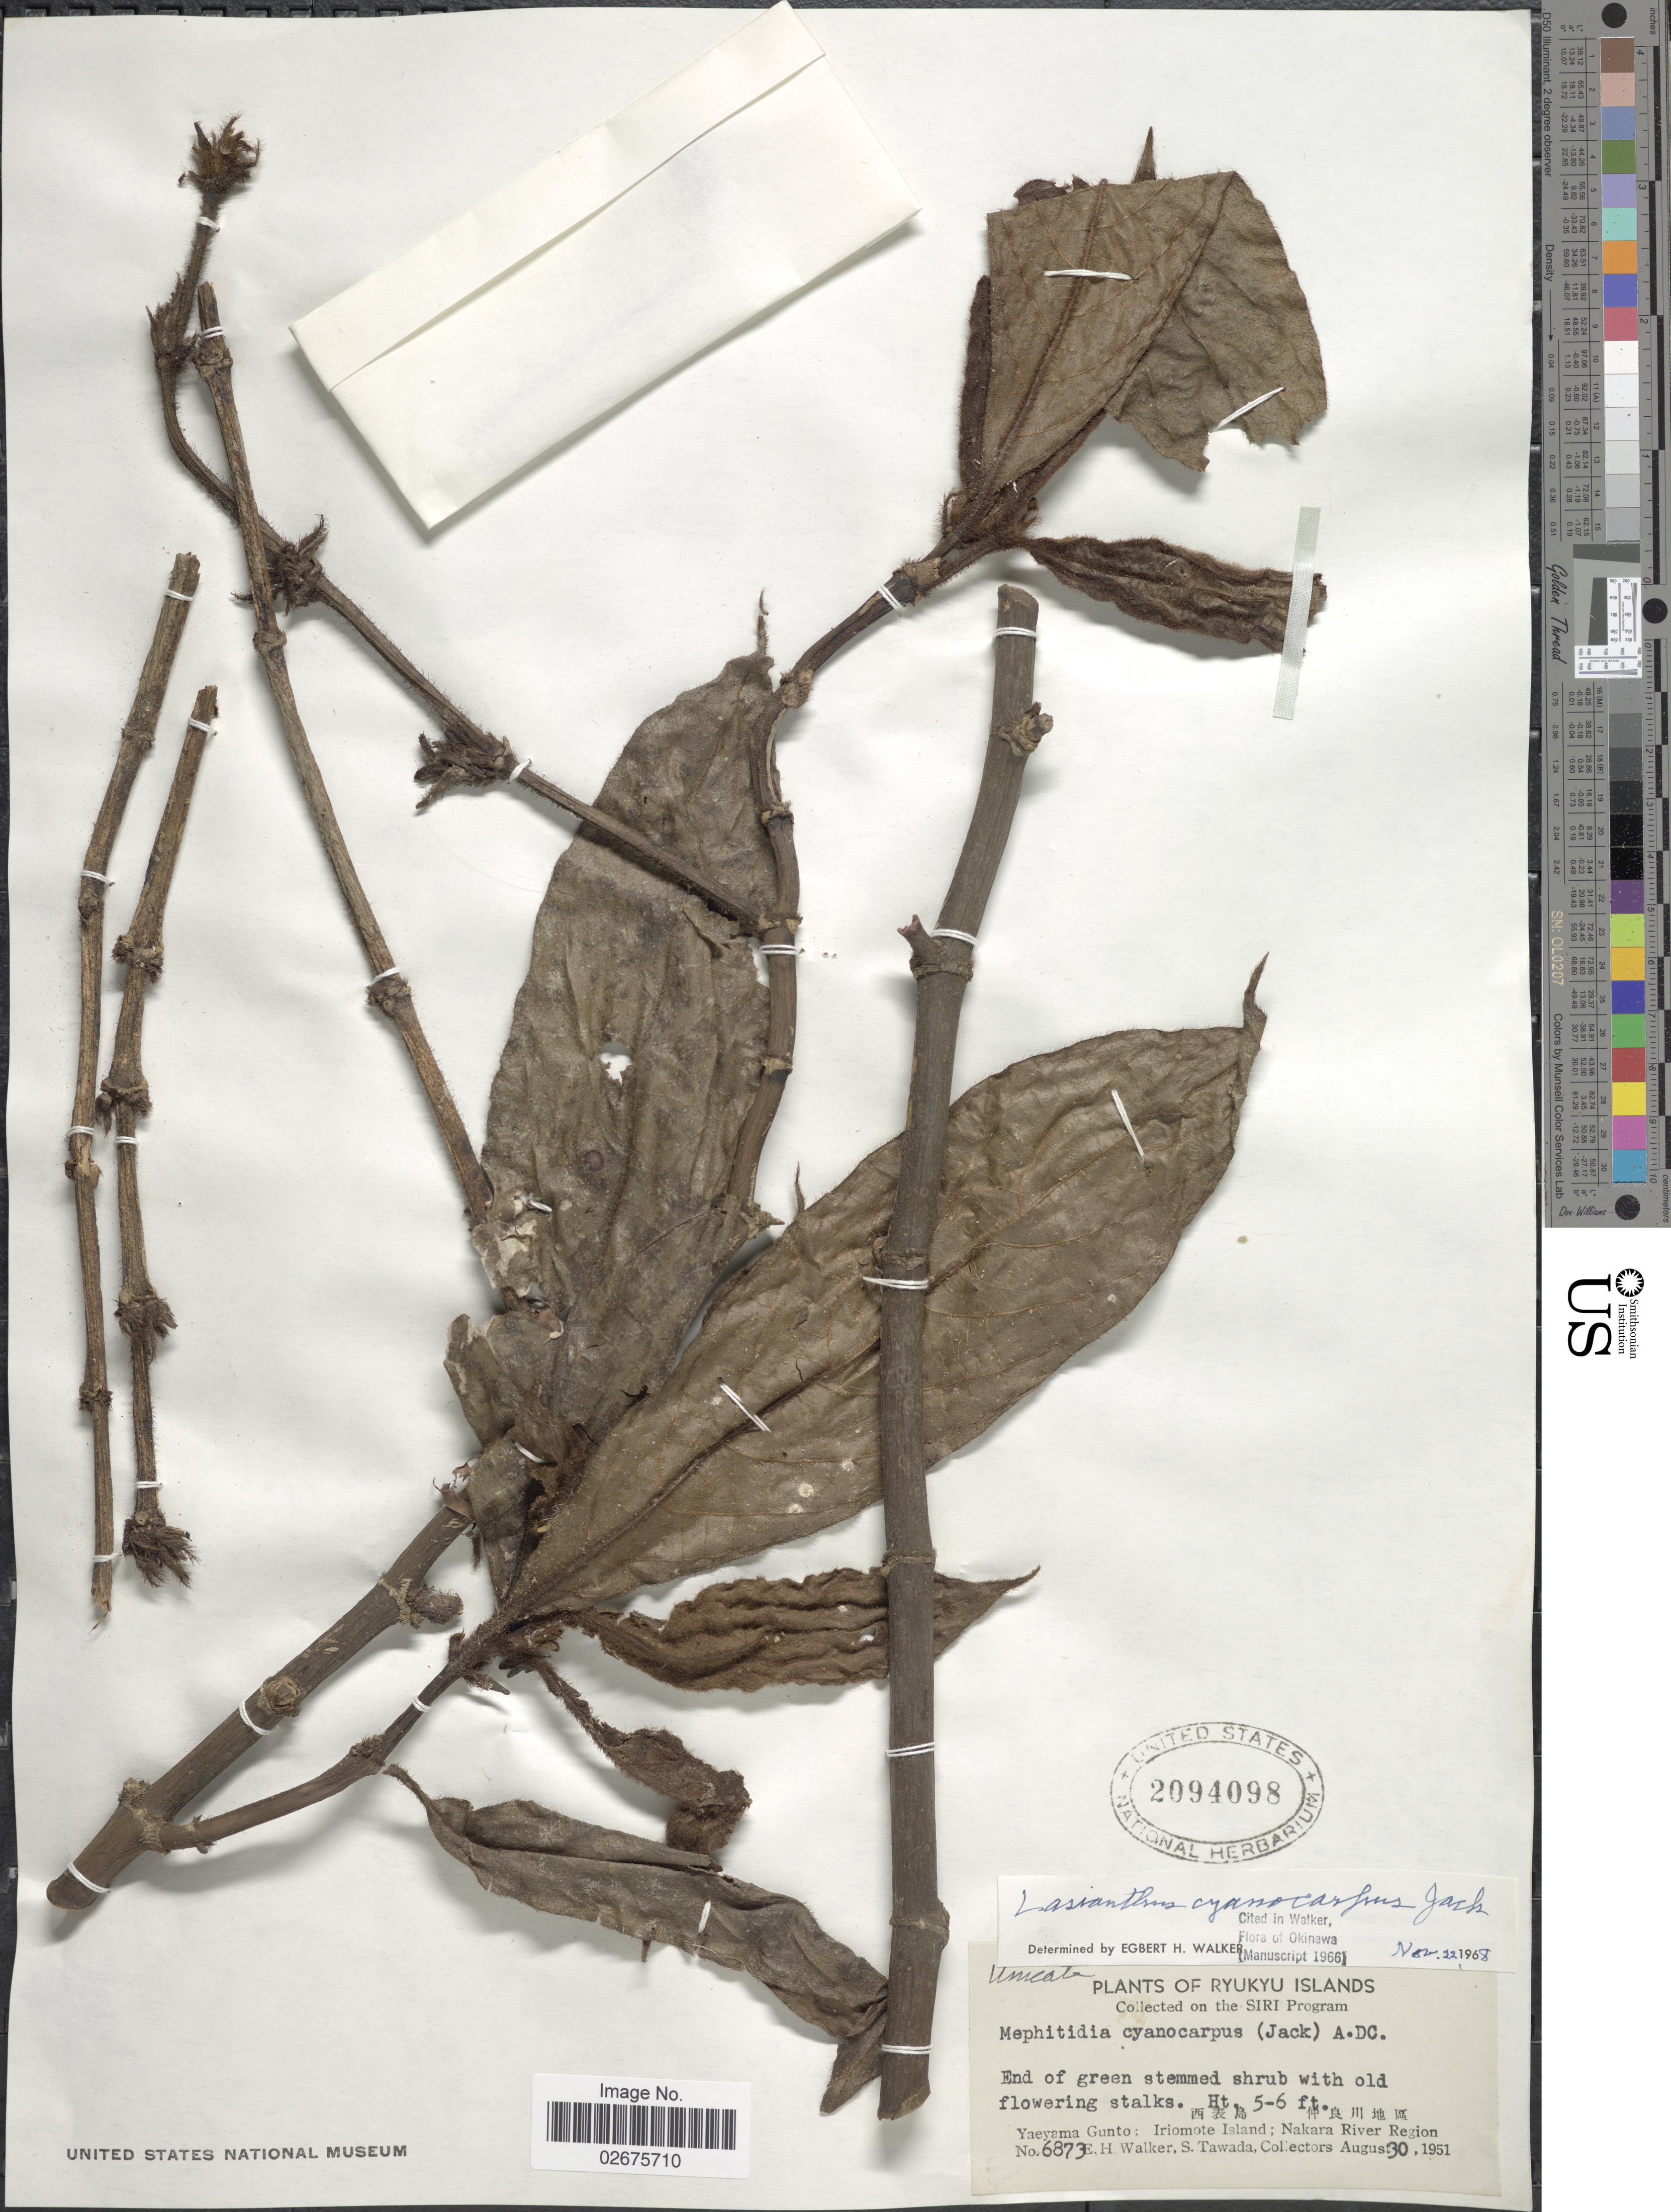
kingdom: Plantae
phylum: Tracheophyta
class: Magnoliopsida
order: Gentianales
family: Rubiaceae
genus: Lasianthus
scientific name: Lasianthus cyanocarpus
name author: Jack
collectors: E. H. Walker & S. Tawada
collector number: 6873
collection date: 1951-08-30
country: Japan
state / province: Okinawa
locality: Ryukyu Islands, Yaeyama Gunto: Iriomote Island: Nakara River Region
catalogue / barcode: US 2094098